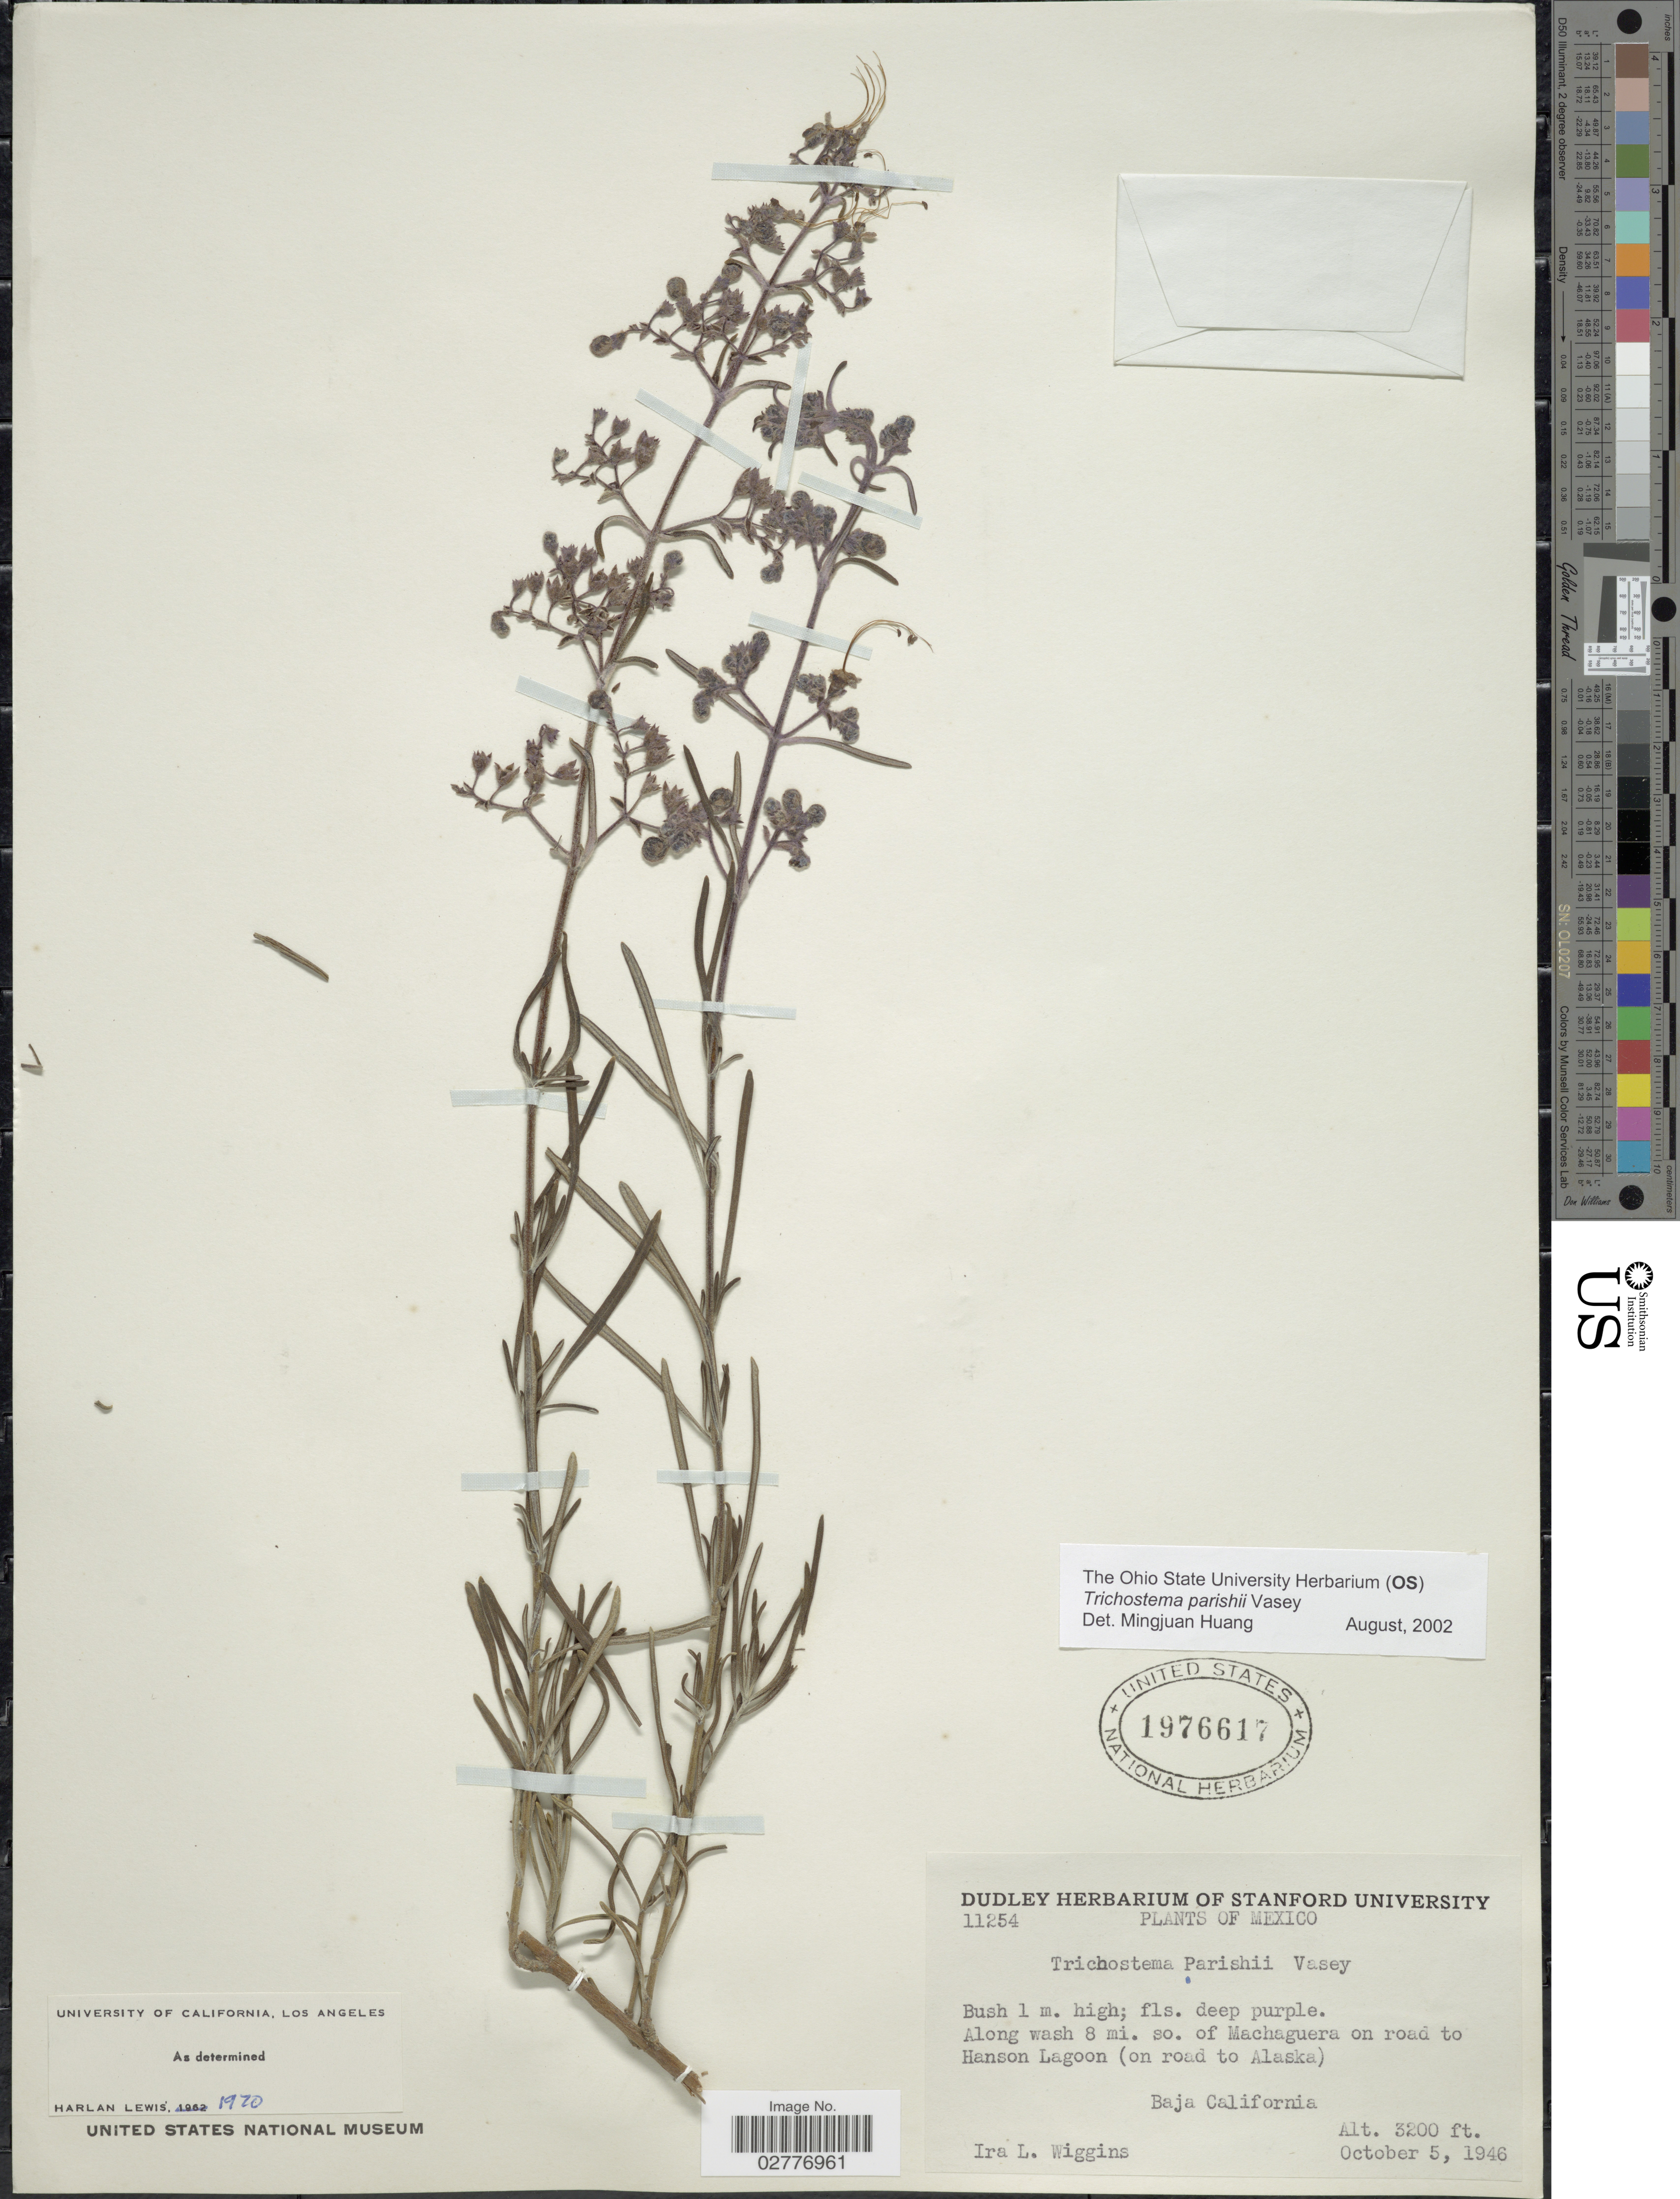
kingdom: Plantae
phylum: Tracheophyta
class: Magnoliopsida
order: Lamiales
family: Lamiaceae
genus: Trichostema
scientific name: Trichostema parishii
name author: Vasey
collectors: I. L. Wiggins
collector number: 11254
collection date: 1946-10-05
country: Mexico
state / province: Baja California Norte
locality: Along wash 8 mi. so. of Machaguera on road to Hanson Lagoon (on road to Alaska).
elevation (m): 975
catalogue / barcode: US 1976617